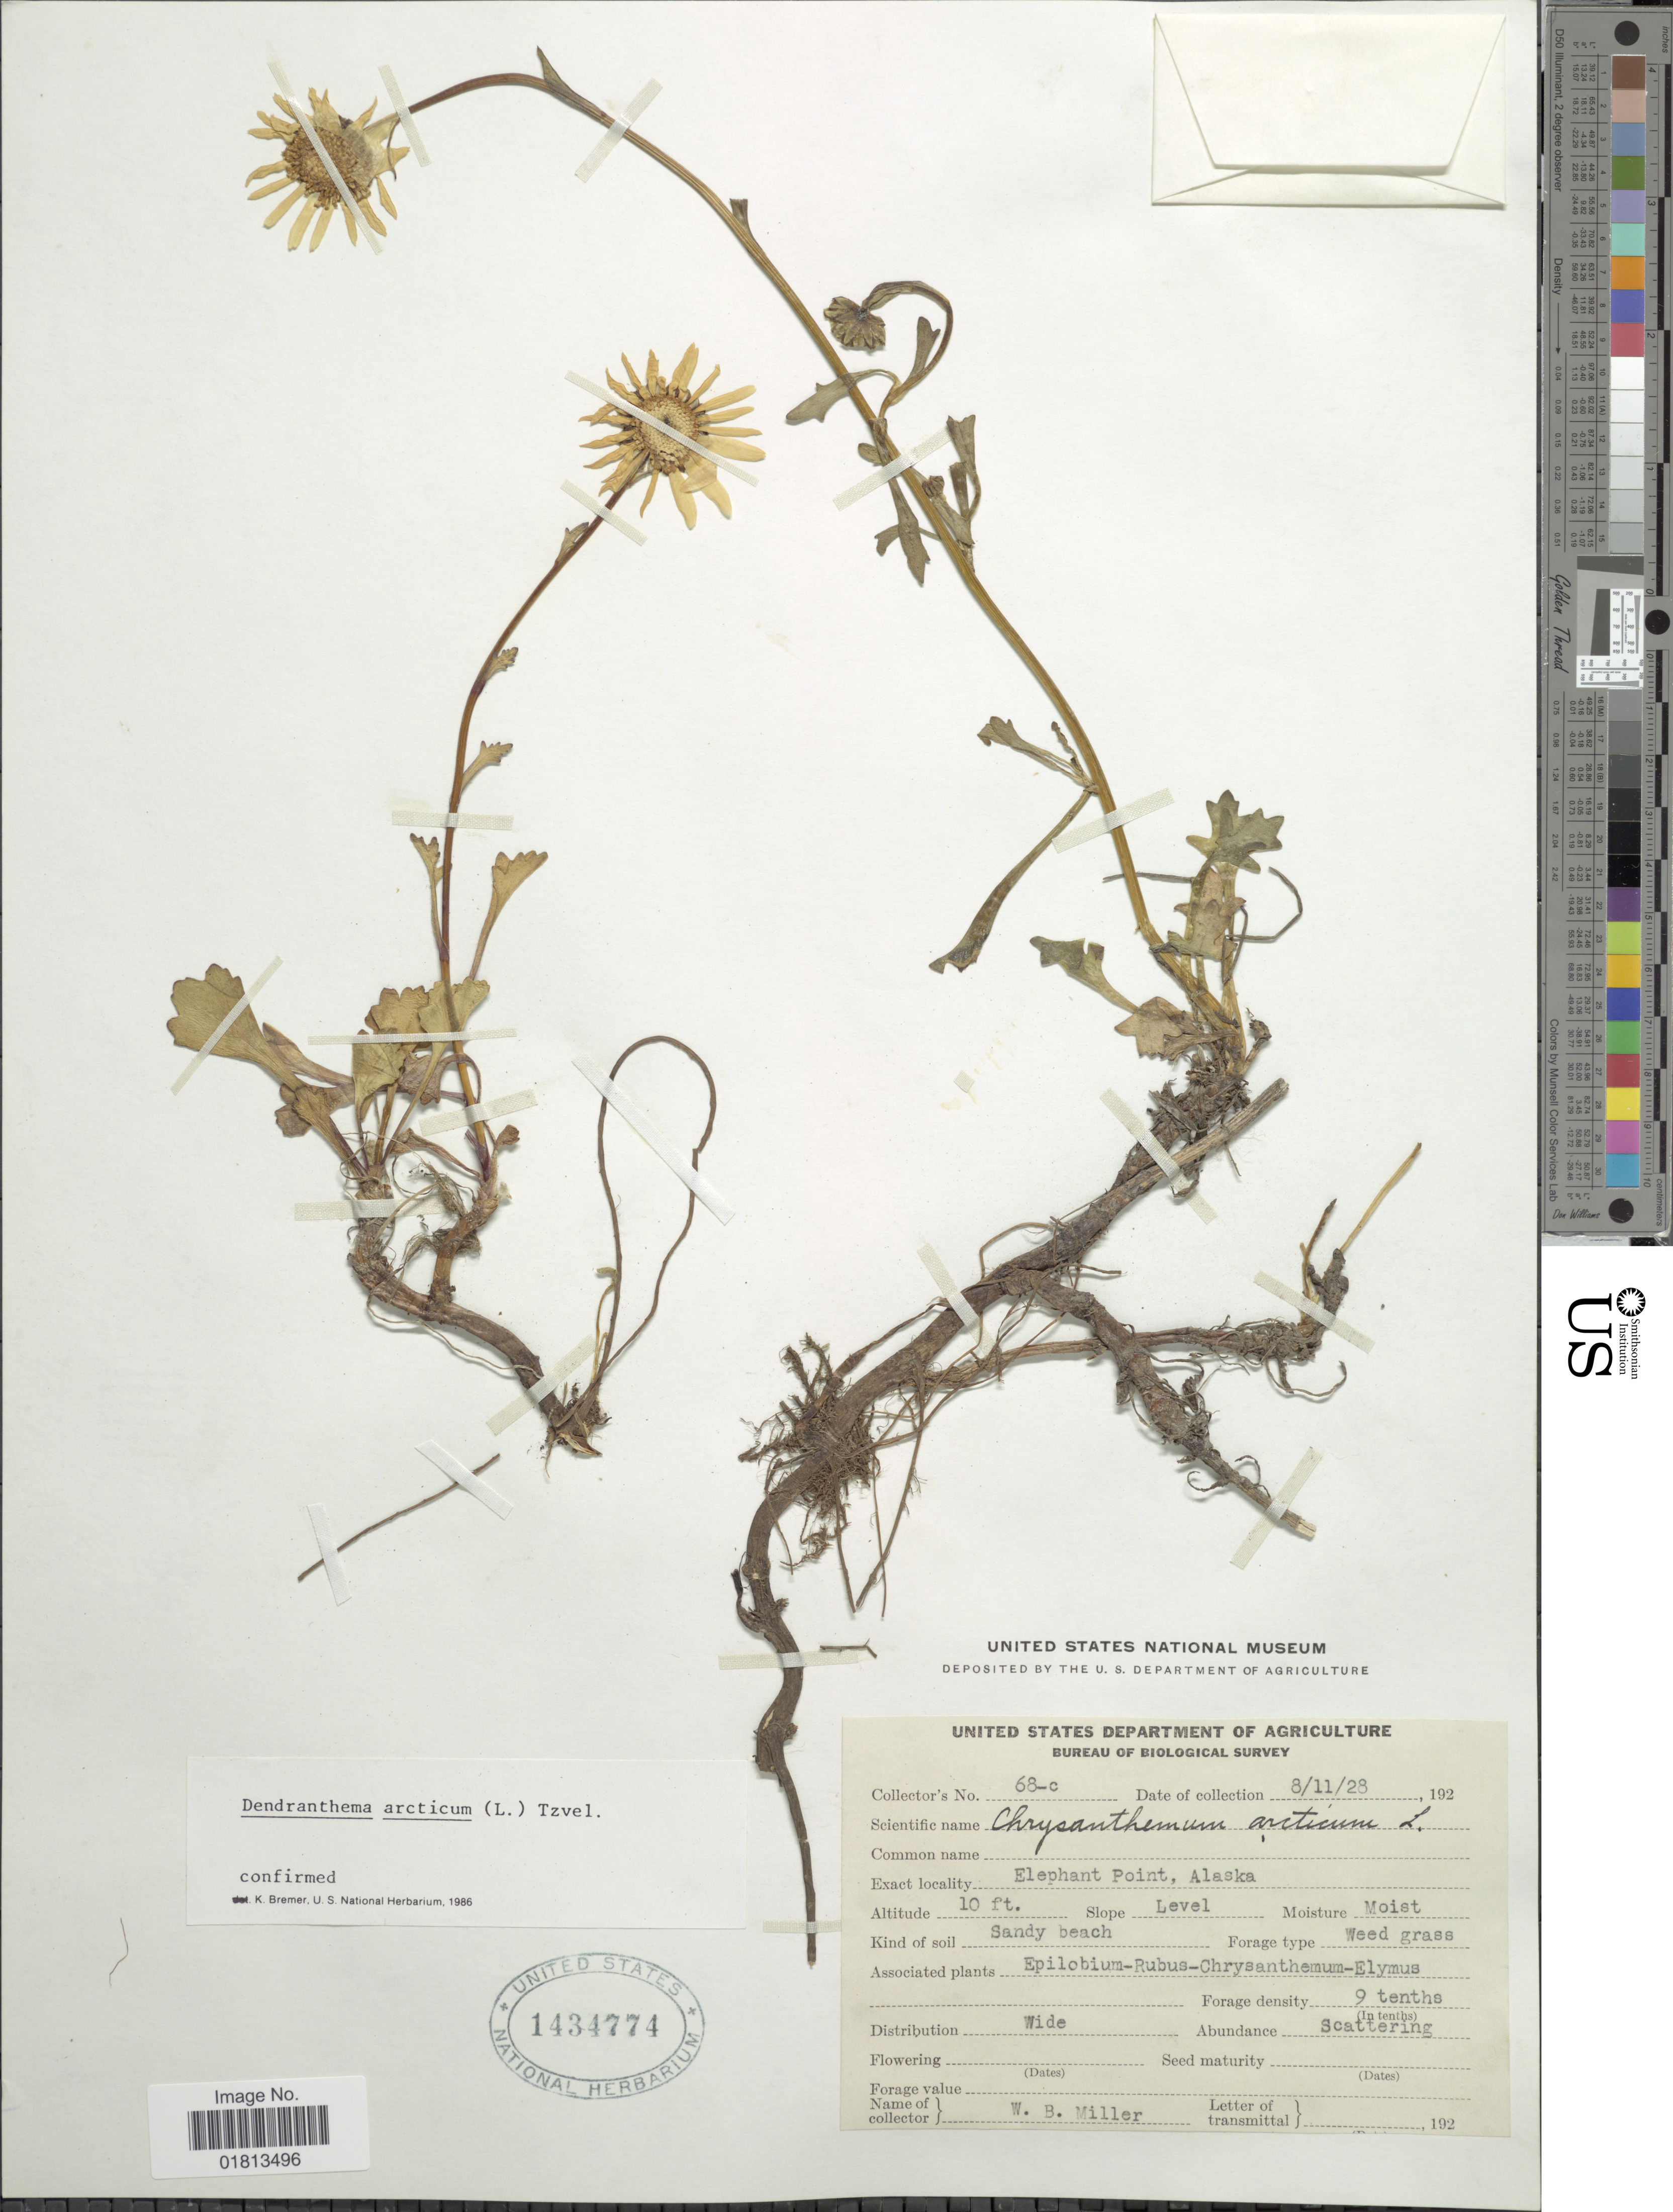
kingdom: Plantae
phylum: Tracheophyta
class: Magnoliopsida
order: Asterales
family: Asteraceae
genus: Dendranthema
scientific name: Dendranthema arcticum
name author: (L.) Tzvelev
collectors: W. Miller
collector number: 68-c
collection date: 1928-08-11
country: United States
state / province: Alaska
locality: Elephant Point, Alaska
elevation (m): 3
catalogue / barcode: US 1434774